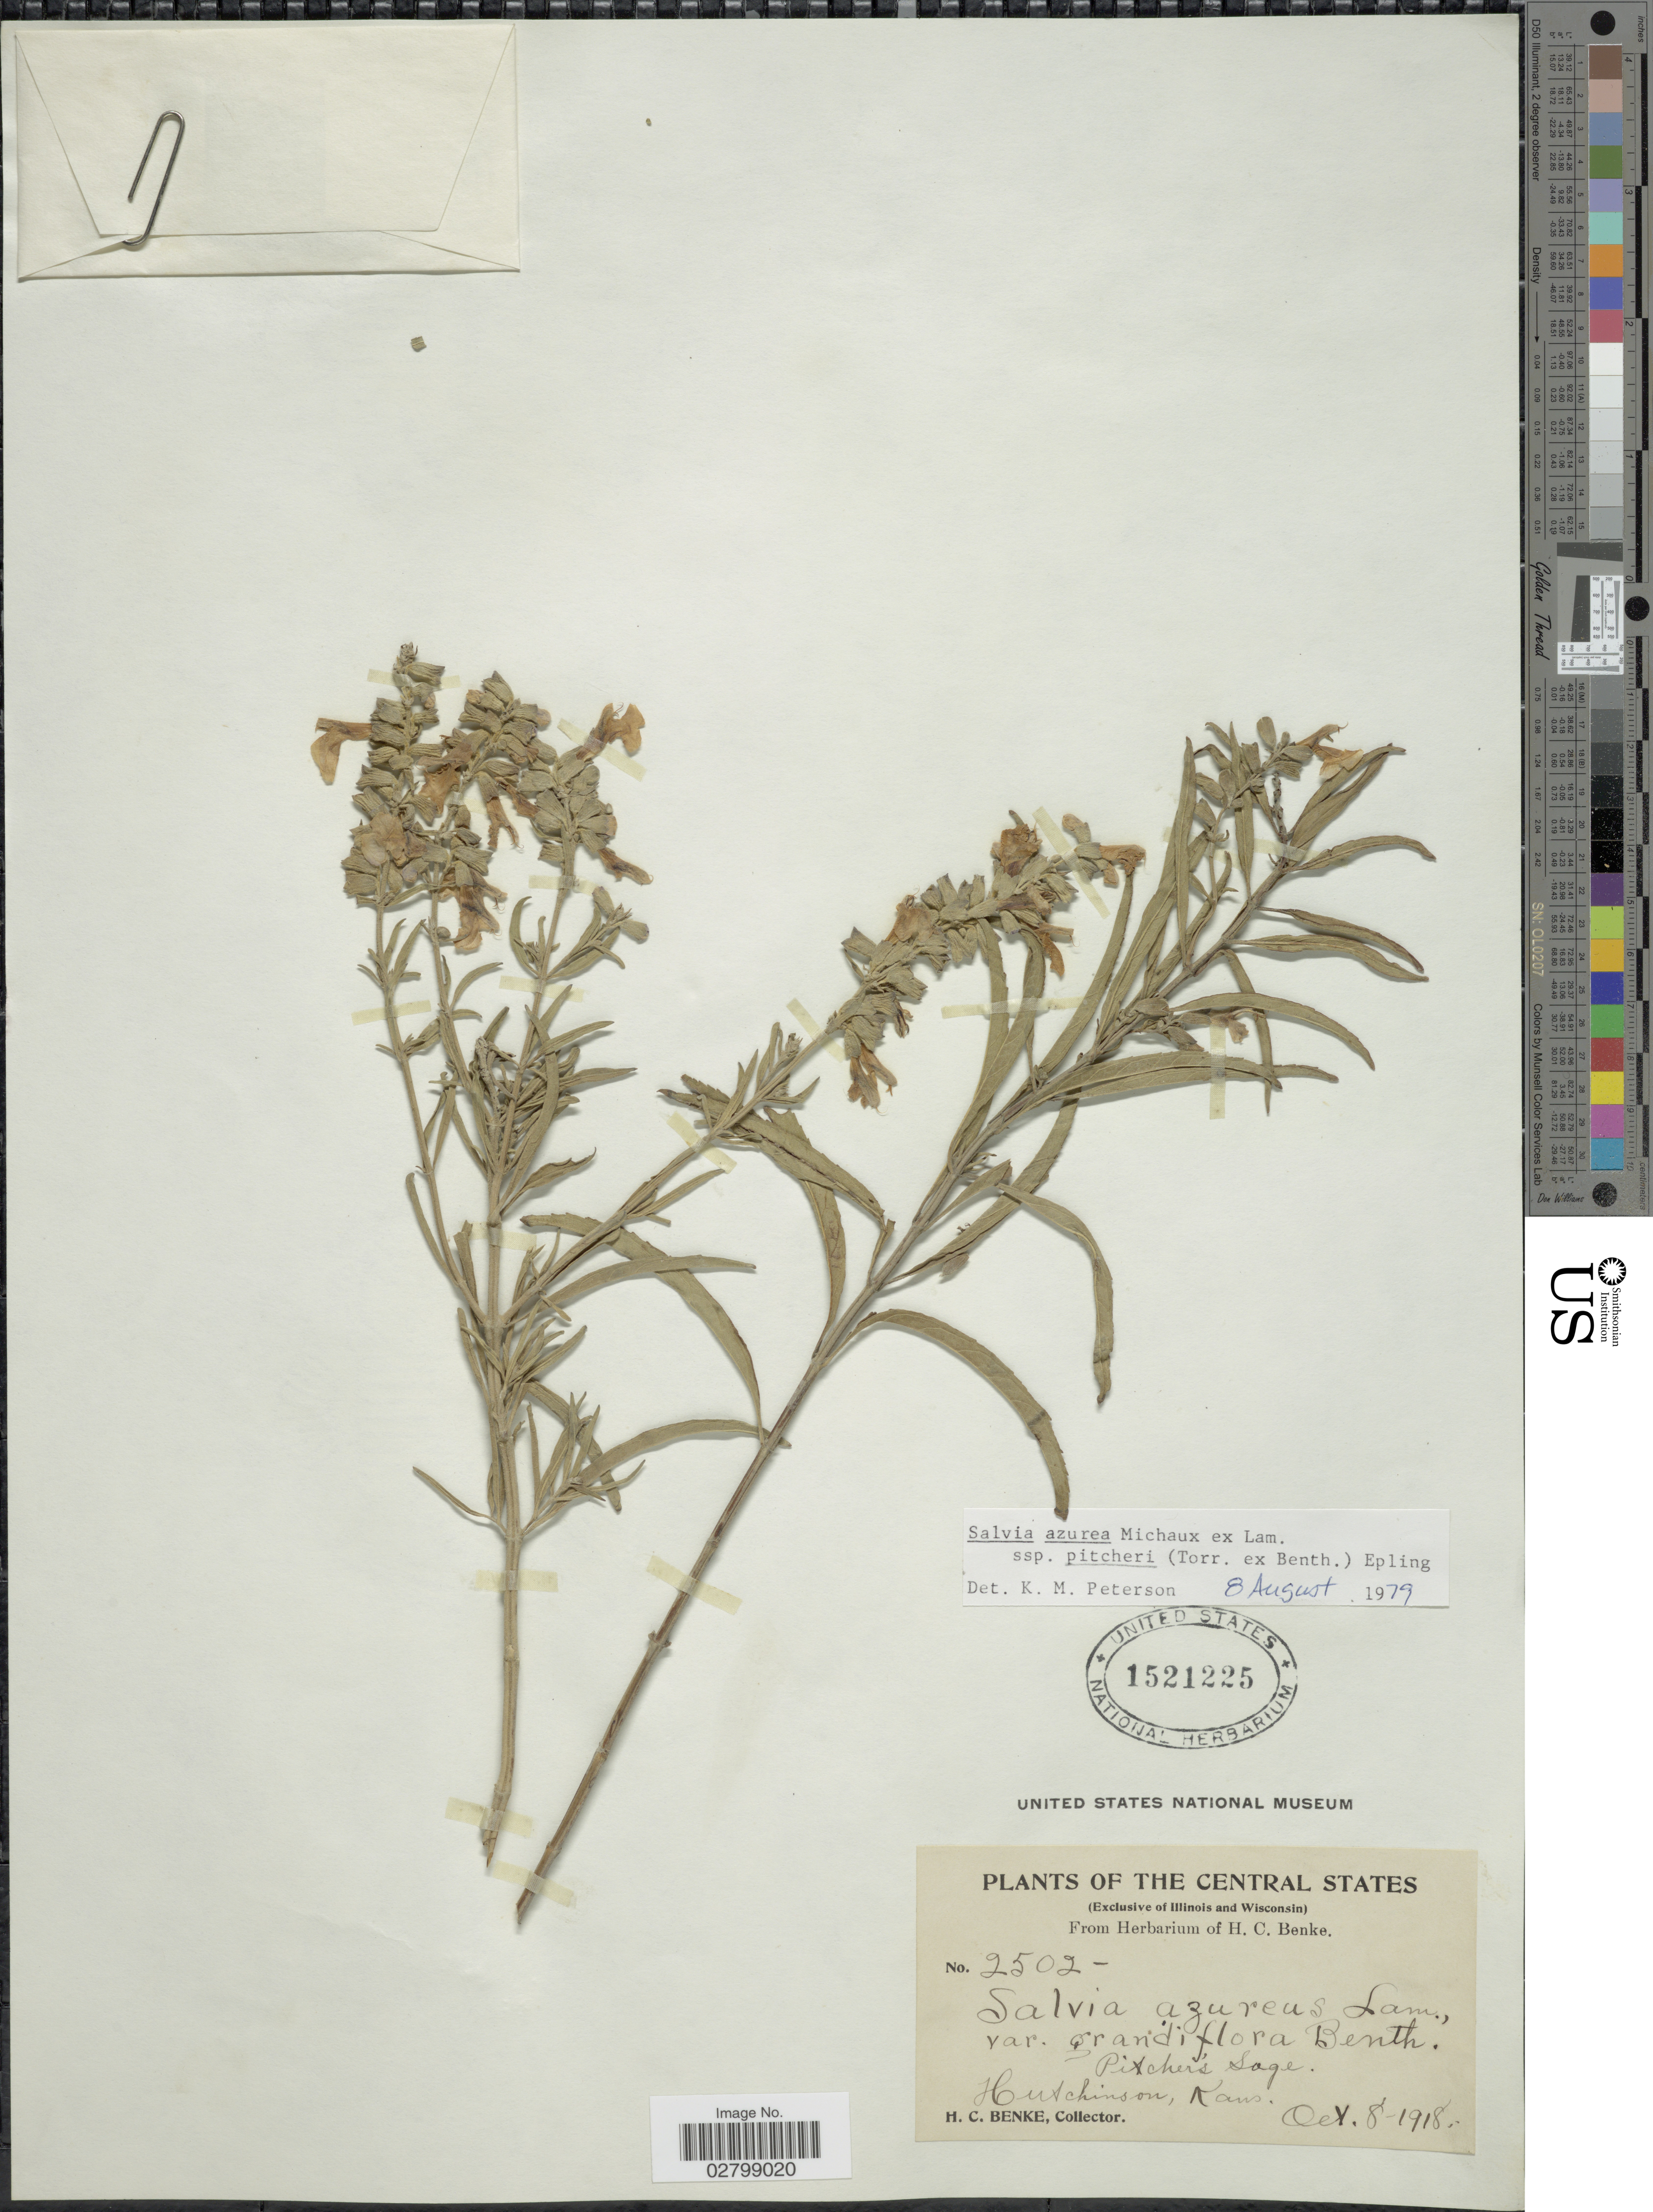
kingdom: Plantae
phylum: Tracheophyta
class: Magnoliopsida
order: Lamiales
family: Lamiaceae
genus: Salvia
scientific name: Salvia azurea subsp. pitcheri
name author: Michx. ex Lam.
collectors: H. Benke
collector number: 2502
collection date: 1918-10-08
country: United States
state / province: Kansas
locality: Hutchinson.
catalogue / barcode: US 1521225